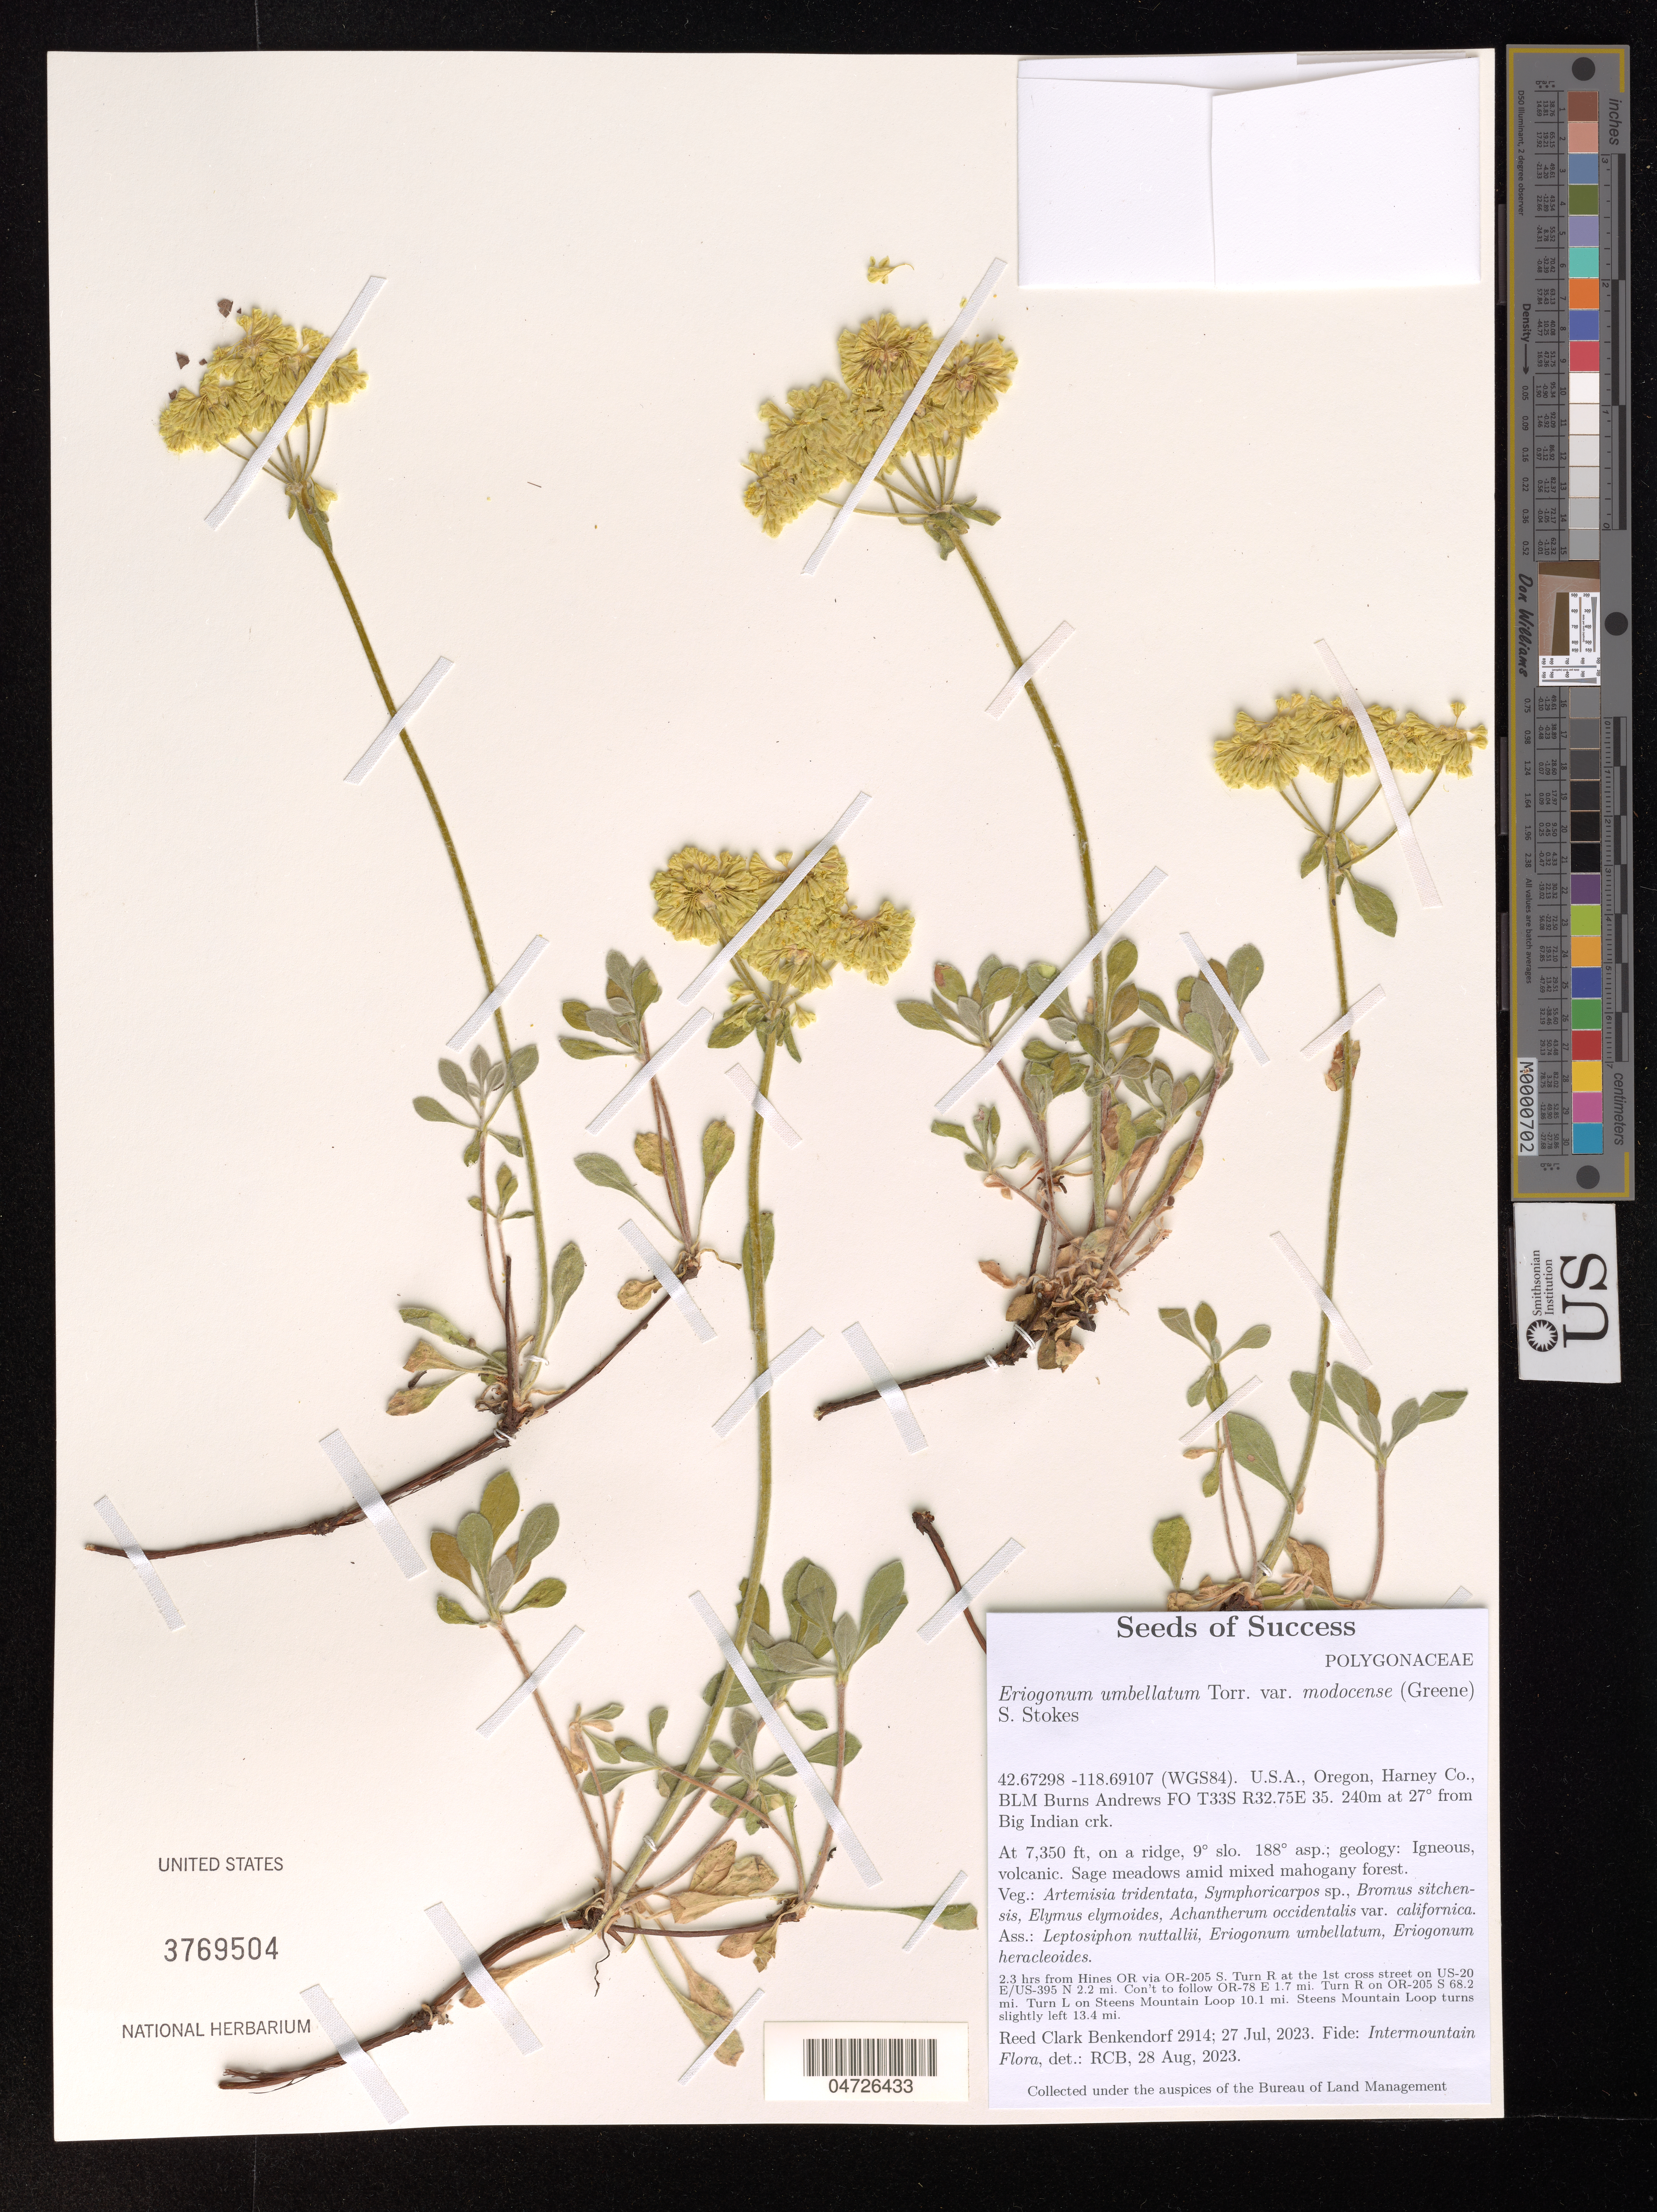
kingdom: Plantae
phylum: Tracheophyta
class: Magnoliopsida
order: Caryophyllales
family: Polygonaceae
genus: Eriogonum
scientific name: Eriogonum umbellatum var. mohavense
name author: Reveal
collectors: R. Benkendorf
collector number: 2914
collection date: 2023-07-27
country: United States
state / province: Oregon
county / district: Harney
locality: (WGS84). Harney Co., BLM Burns Andrews FO T33S R32. 75E 35. 240m at 27º from Big Indian crk. 2.3 hrs from Hines OR via OR-205 S. Turn R at the 1st cross street on US-20 E/US-395 N 2.2 mi. Con't to follow OR-78 E 1.7 mi. Turn R on OR-205 S 68.2 mi. Turn L on Steens Mountain Loop 10.1 mi. Steens Mountain Loop turns slightly left 13.4 mi.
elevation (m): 2240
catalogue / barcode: US 3769504